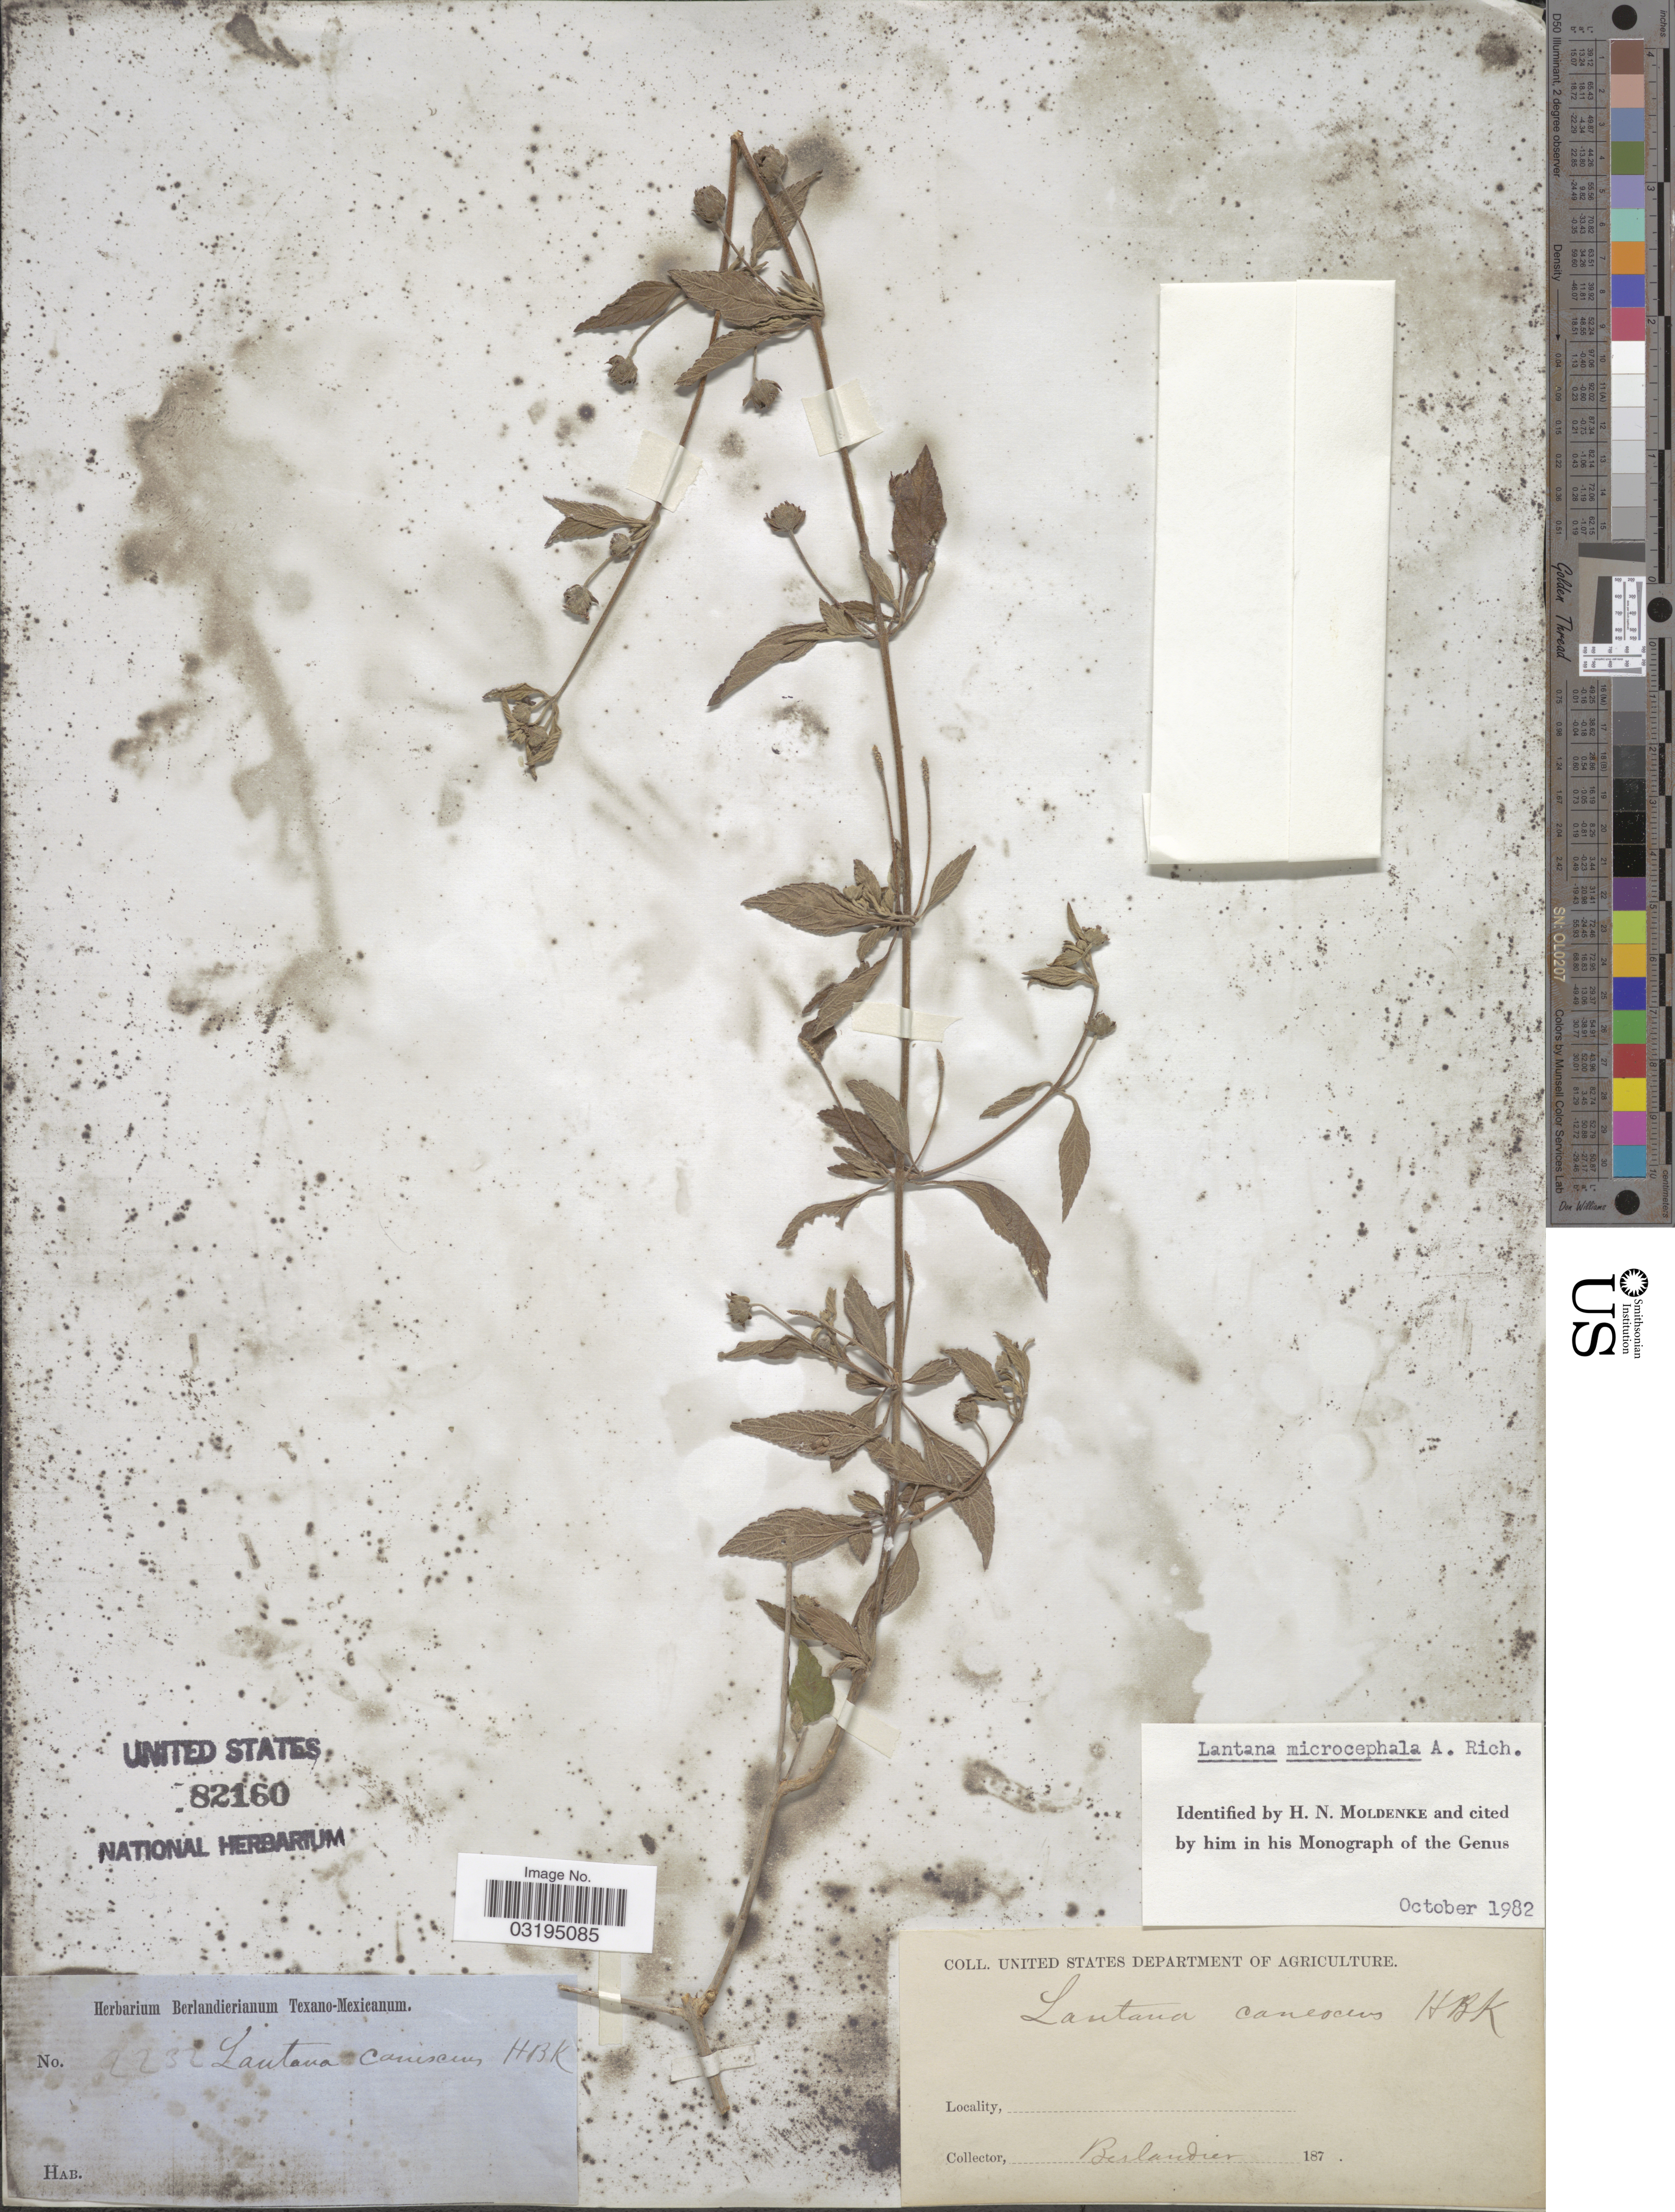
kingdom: Plantae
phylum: Tracheophyta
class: Magnoliopsida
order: Lamiales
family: Verbenaceae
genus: Lantana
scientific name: Lantana microcephala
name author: A. Rich. in Sagra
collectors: J. L. Berlandier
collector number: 2232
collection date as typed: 187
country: United States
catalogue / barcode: US 82160